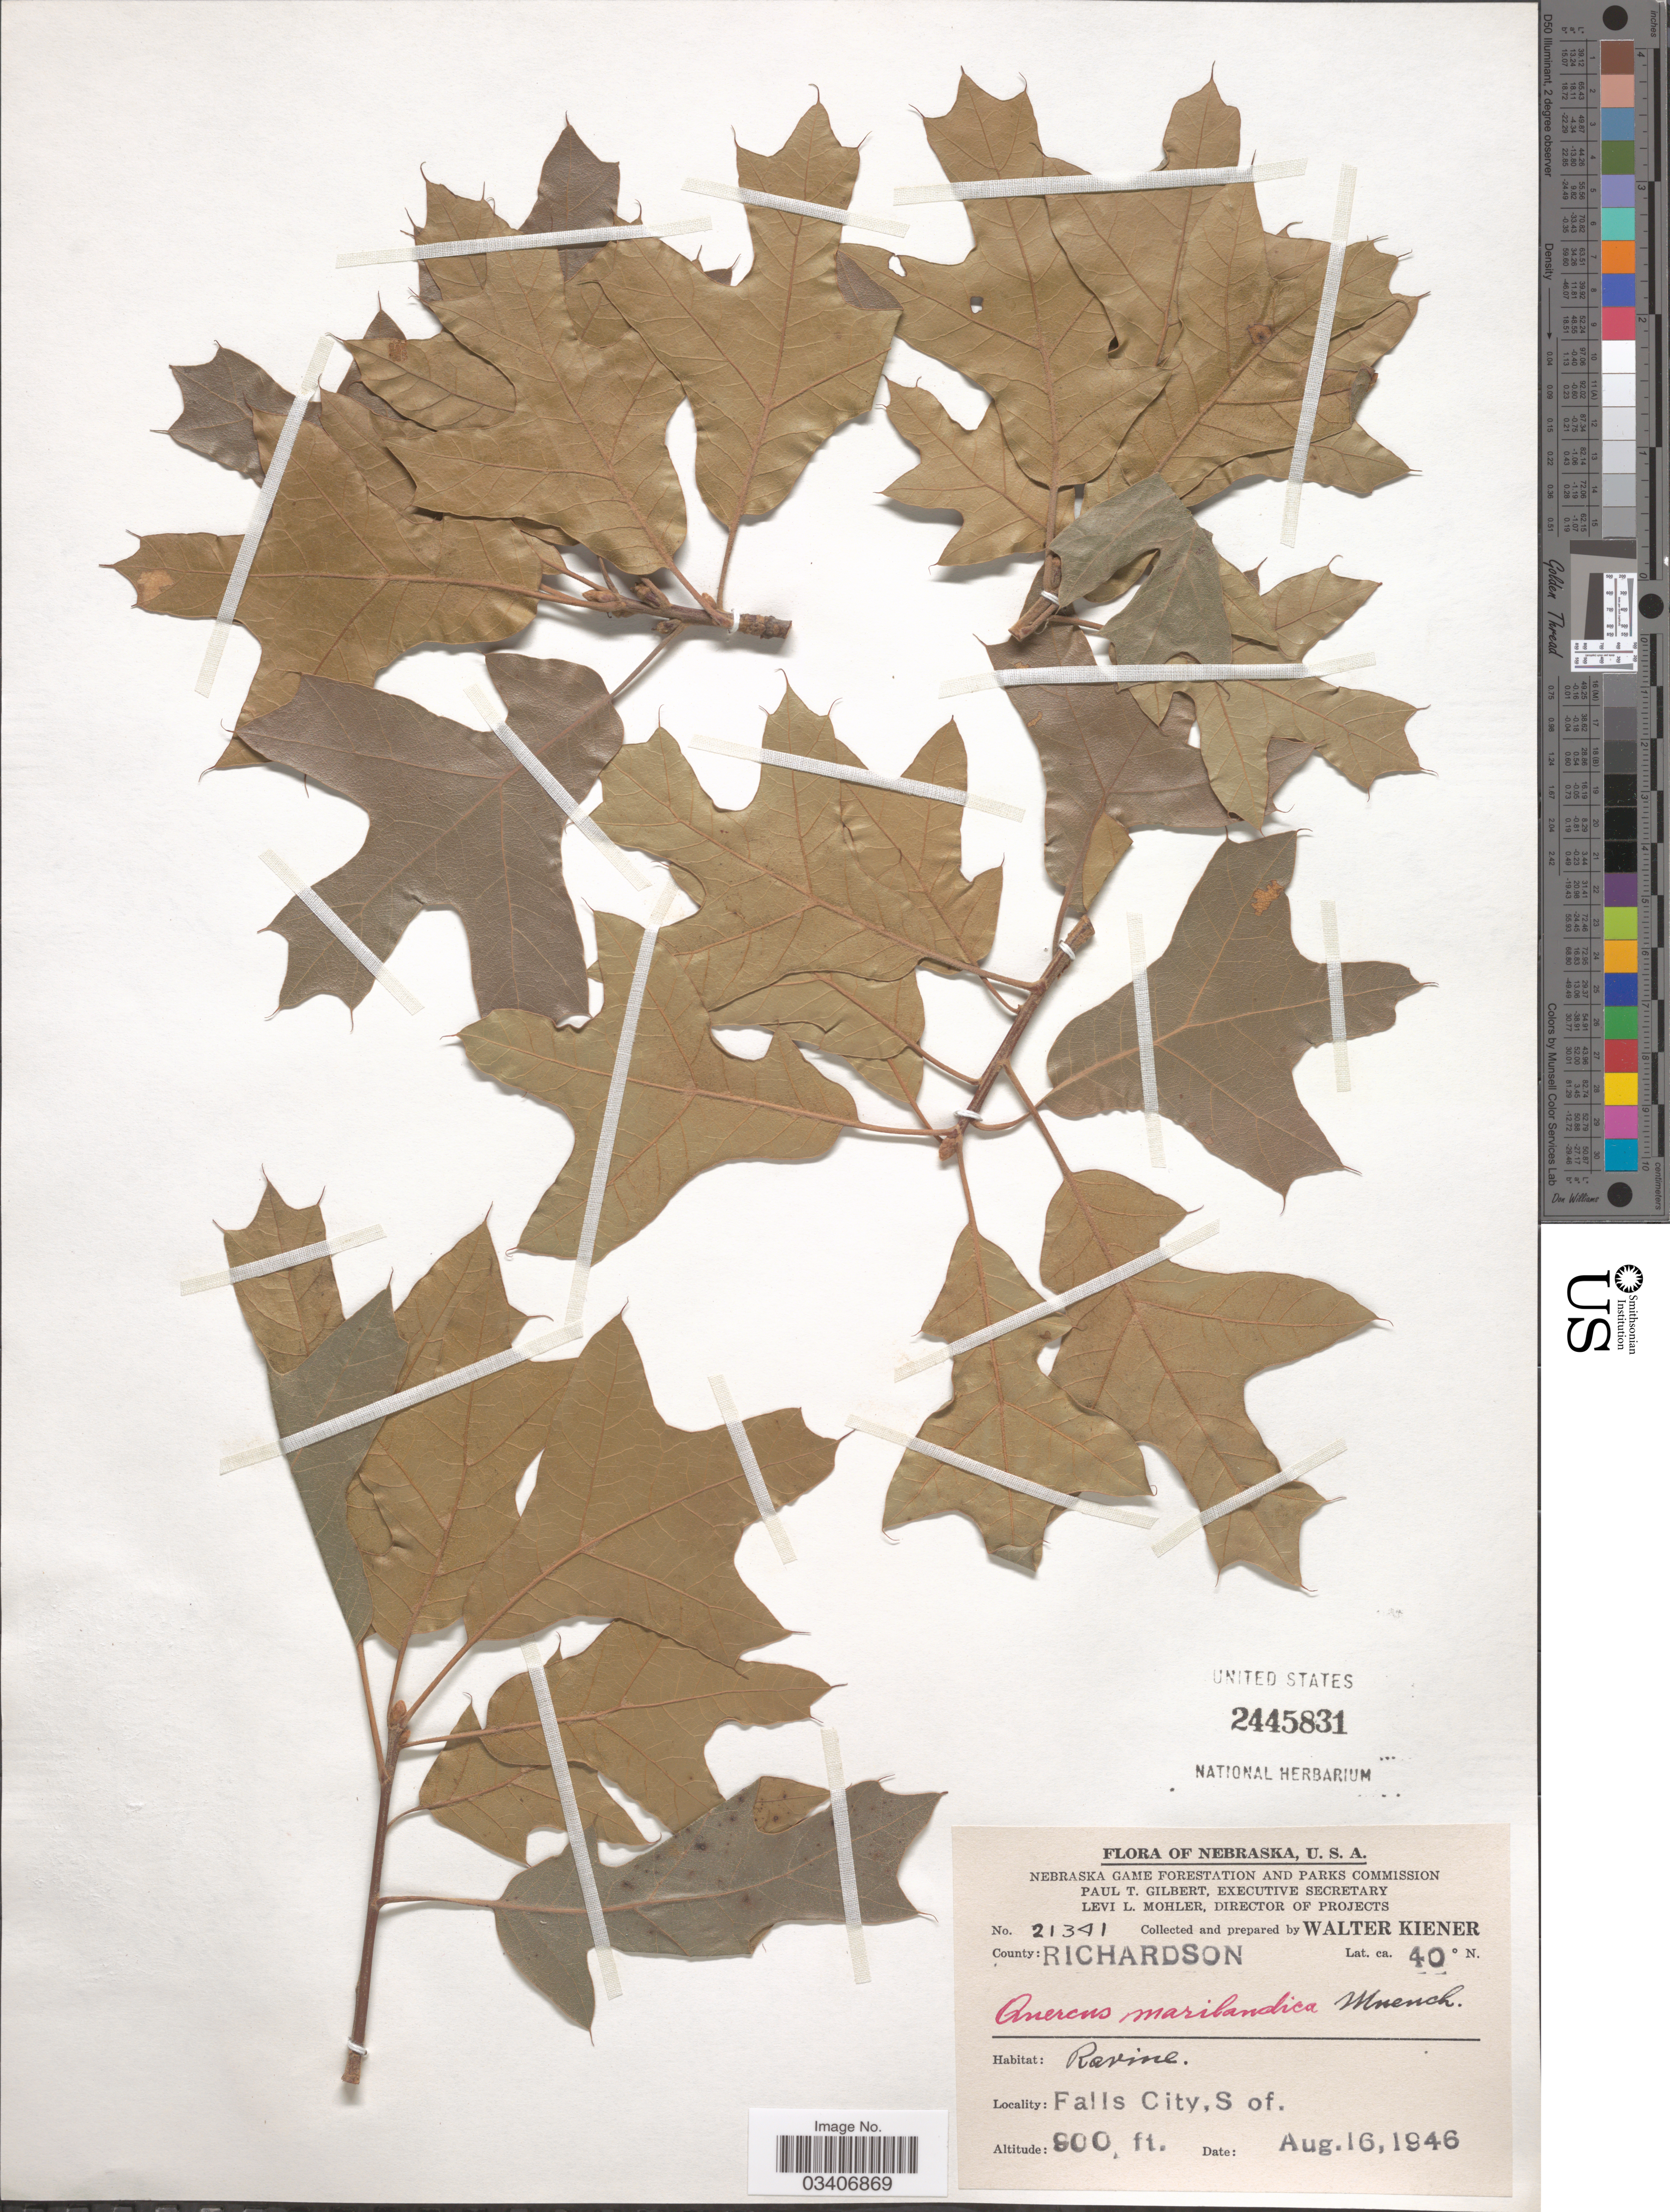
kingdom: Plantae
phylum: Tracheophyta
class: Magnoliopsida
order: Fagales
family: Fagaceae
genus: Quercus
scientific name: Quercus marilandica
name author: (L.) Münchh.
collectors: W. Kiener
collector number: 21341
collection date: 1946-08-16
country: United States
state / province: Nebraska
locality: County: Richardson. Falls City, S of.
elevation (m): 274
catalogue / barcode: US 2445831